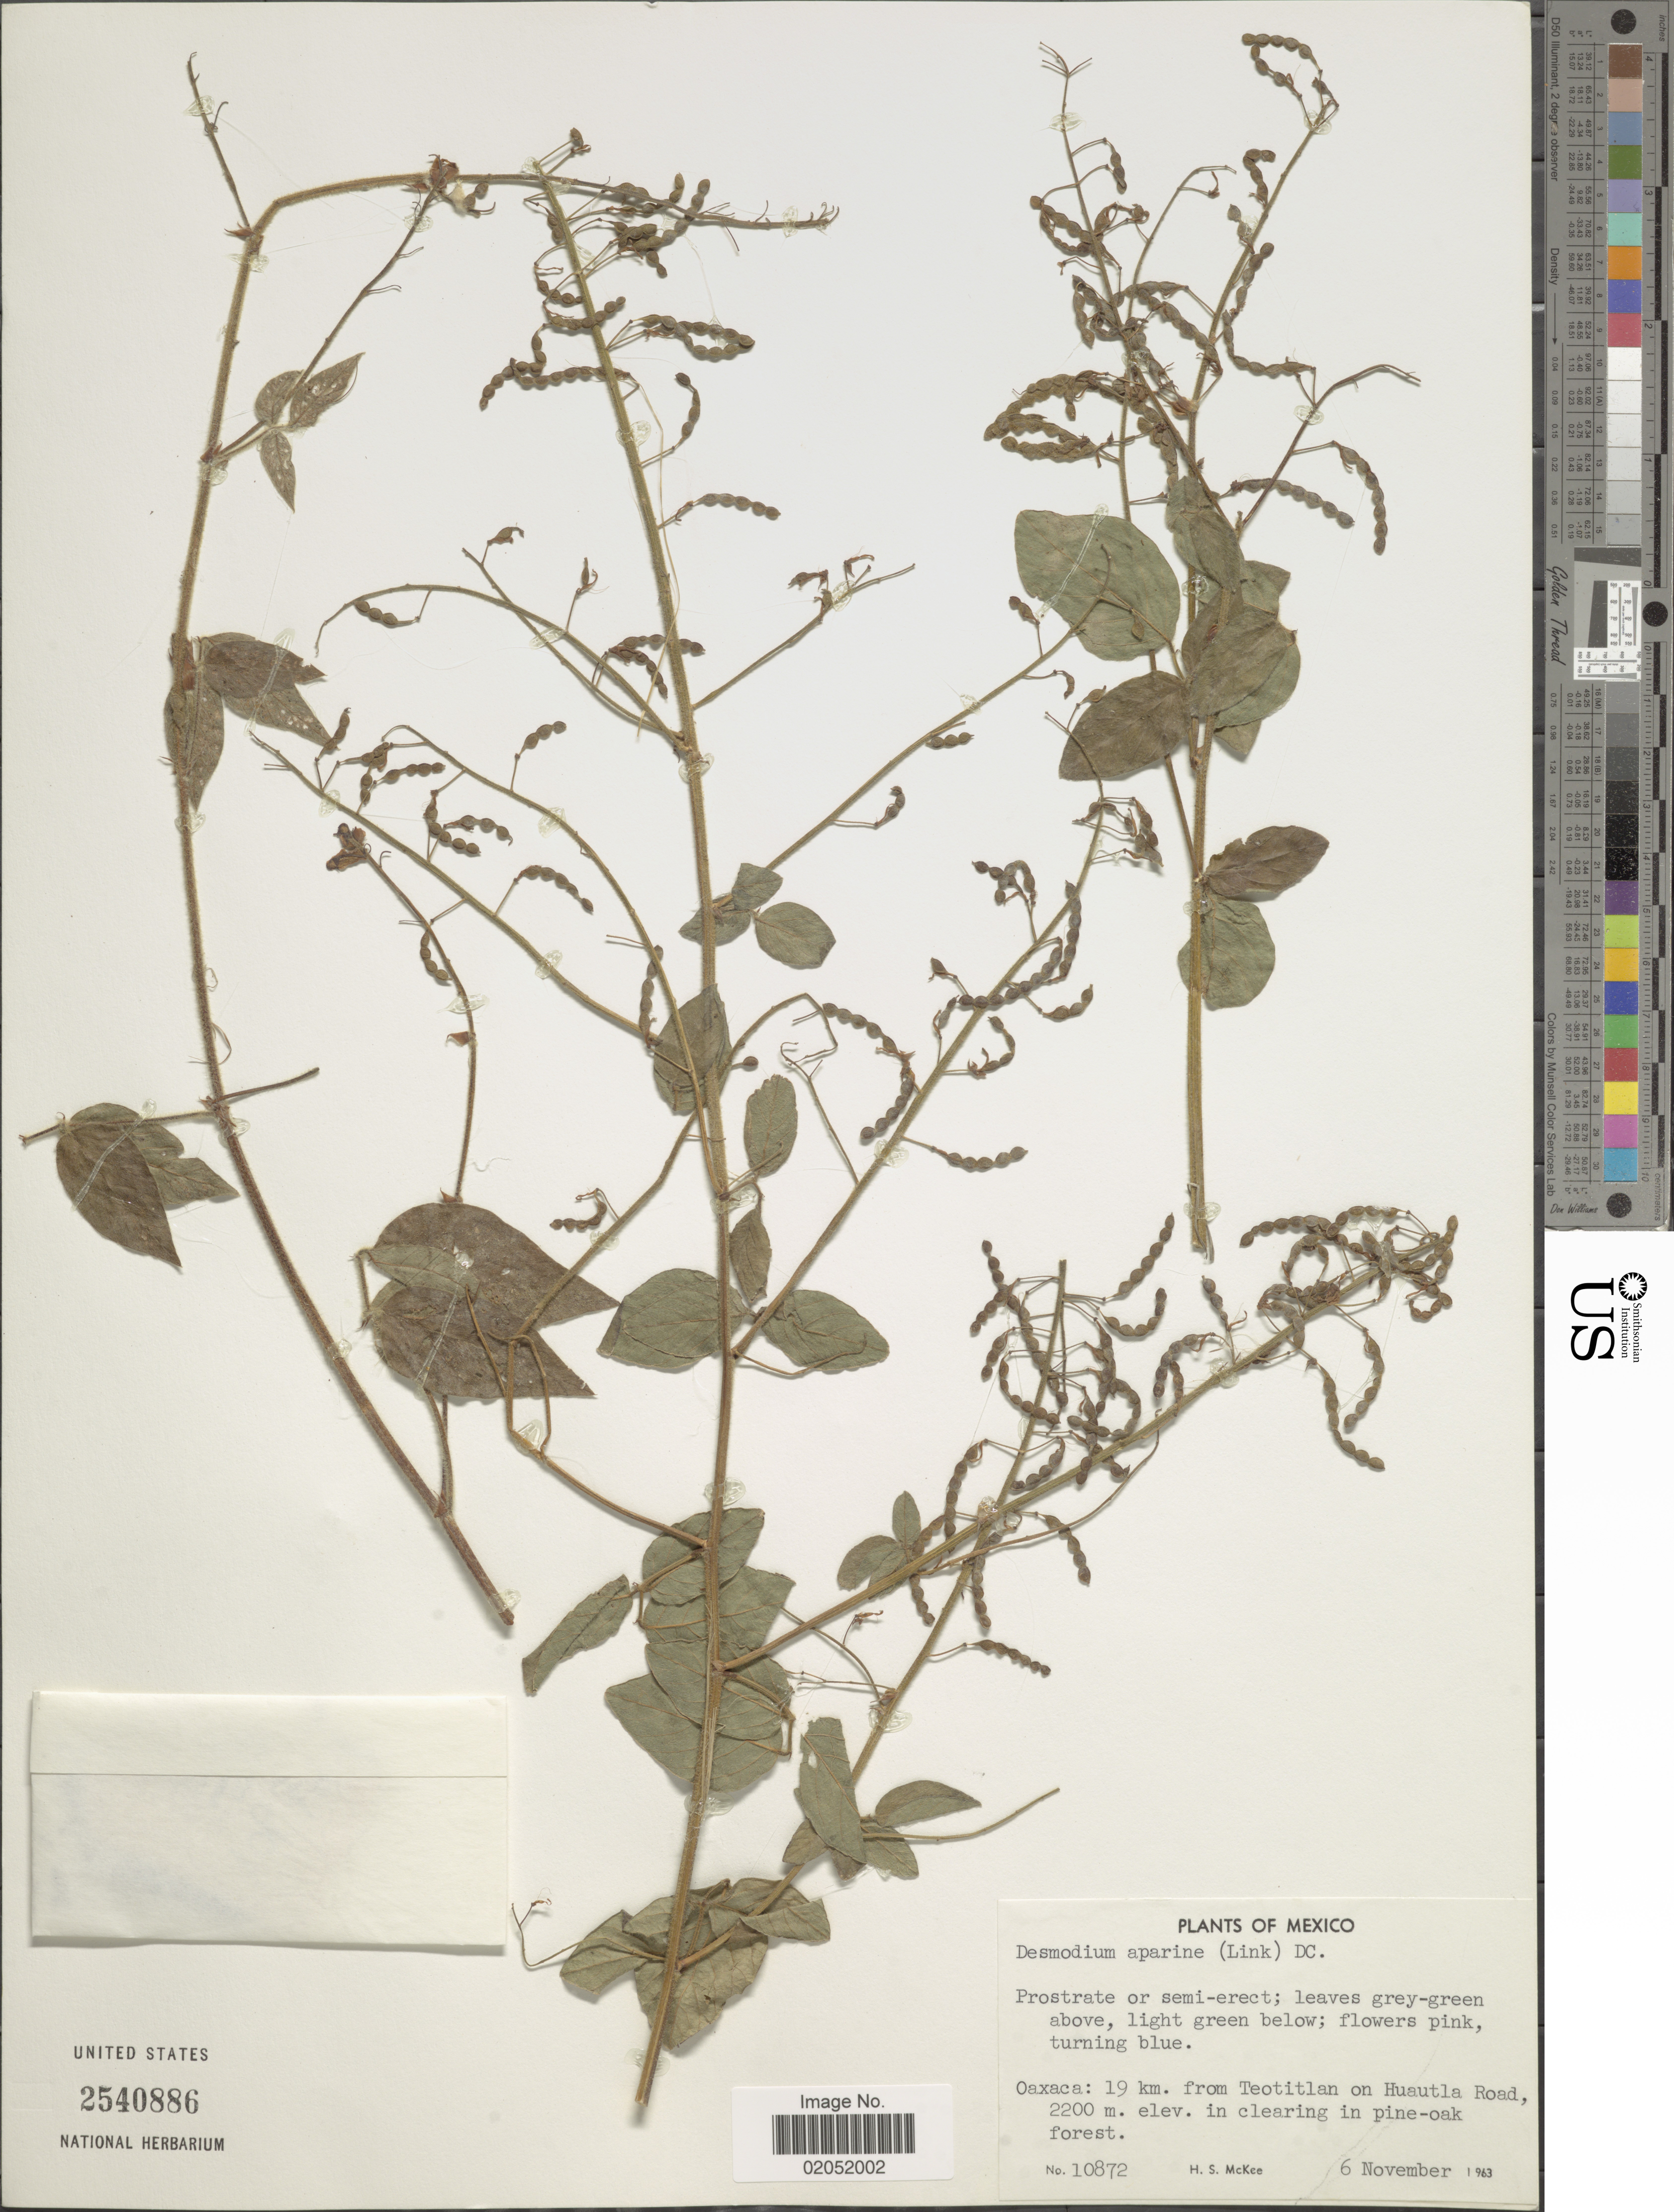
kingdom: Plantae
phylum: Tracheophyta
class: Magnoliopsida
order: Fabales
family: Fabaceae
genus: Desmodium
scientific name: Desmodium aparines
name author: (Link) DC.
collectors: H. S. McKee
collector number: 10872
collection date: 1963-11-06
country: Mexico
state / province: Oaxaca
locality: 19 km. from Teotitlan on Huautla Road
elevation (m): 2200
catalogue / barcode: US 2540886